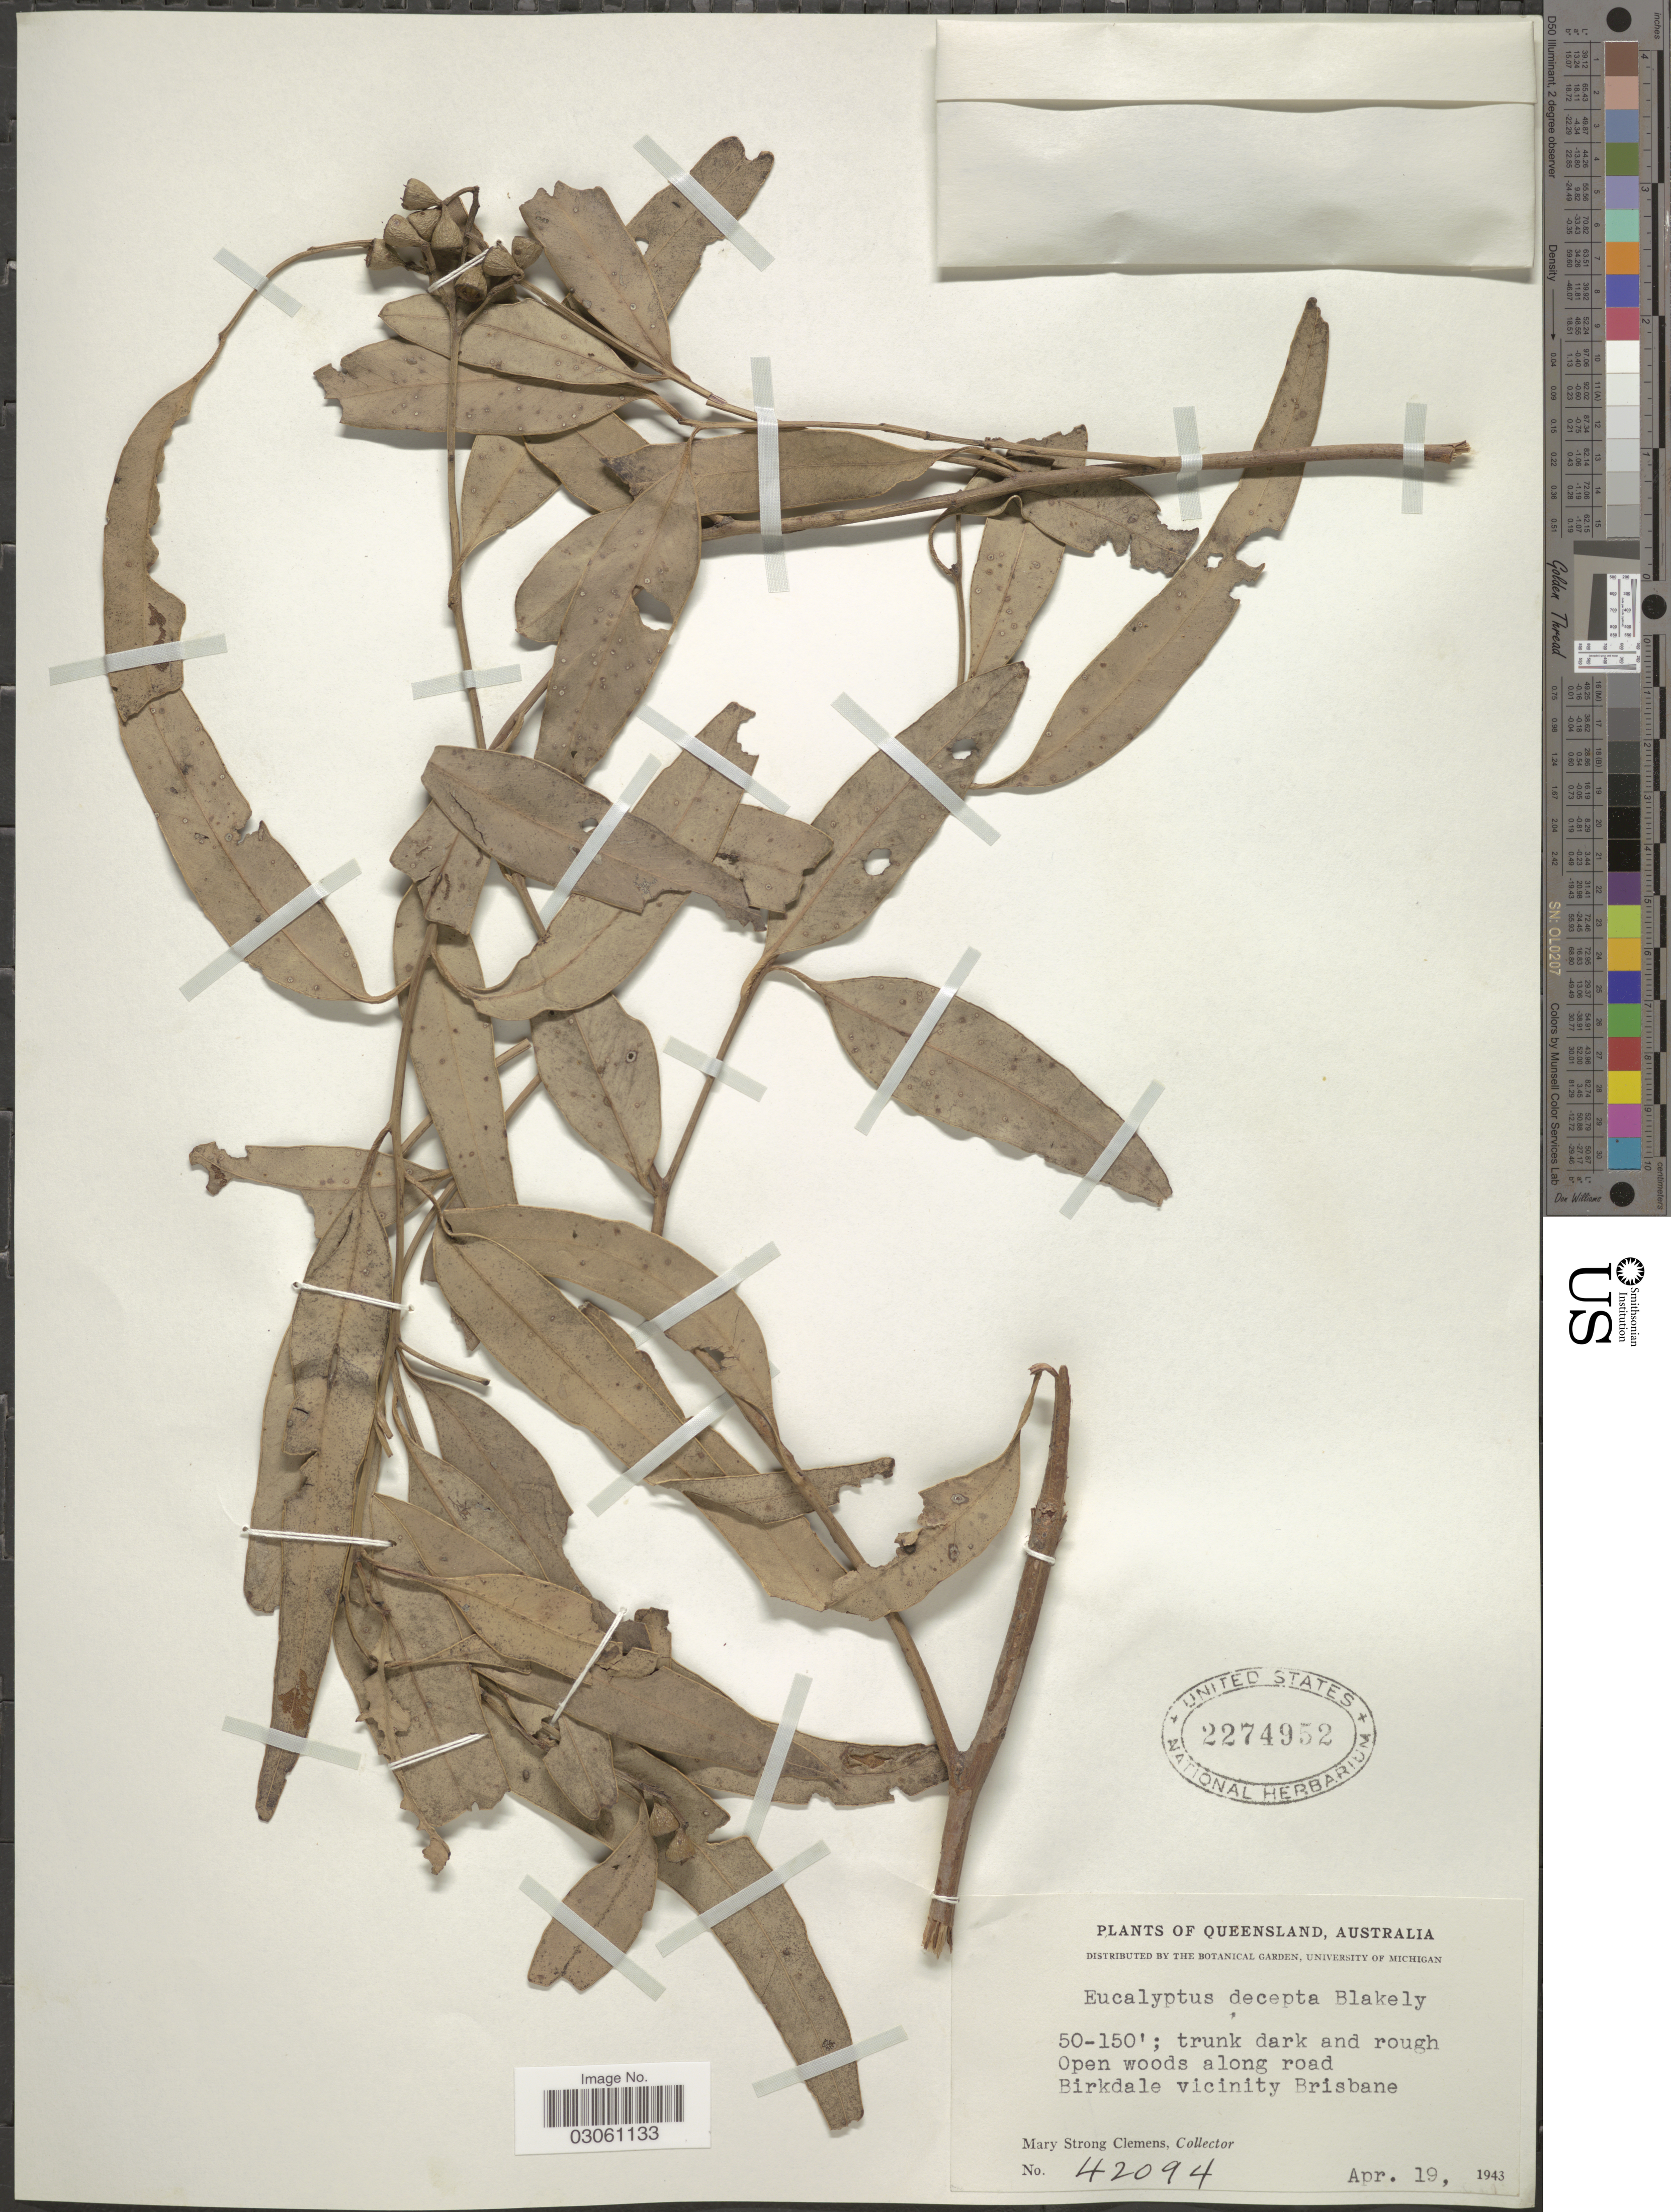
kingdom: Plantae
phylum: Tracheophyta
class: Magnoliopsida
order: Myrtales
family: Myrtaceae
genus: Eucalyptus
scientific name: Eucalyptus decepta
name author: Blakely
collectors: M. S. Clemens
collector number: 42094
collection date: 1943-04-19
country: Australia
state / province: Queensland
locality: Open woods along road Birkdale vicinity Brisbane.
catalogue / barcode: US 2274952